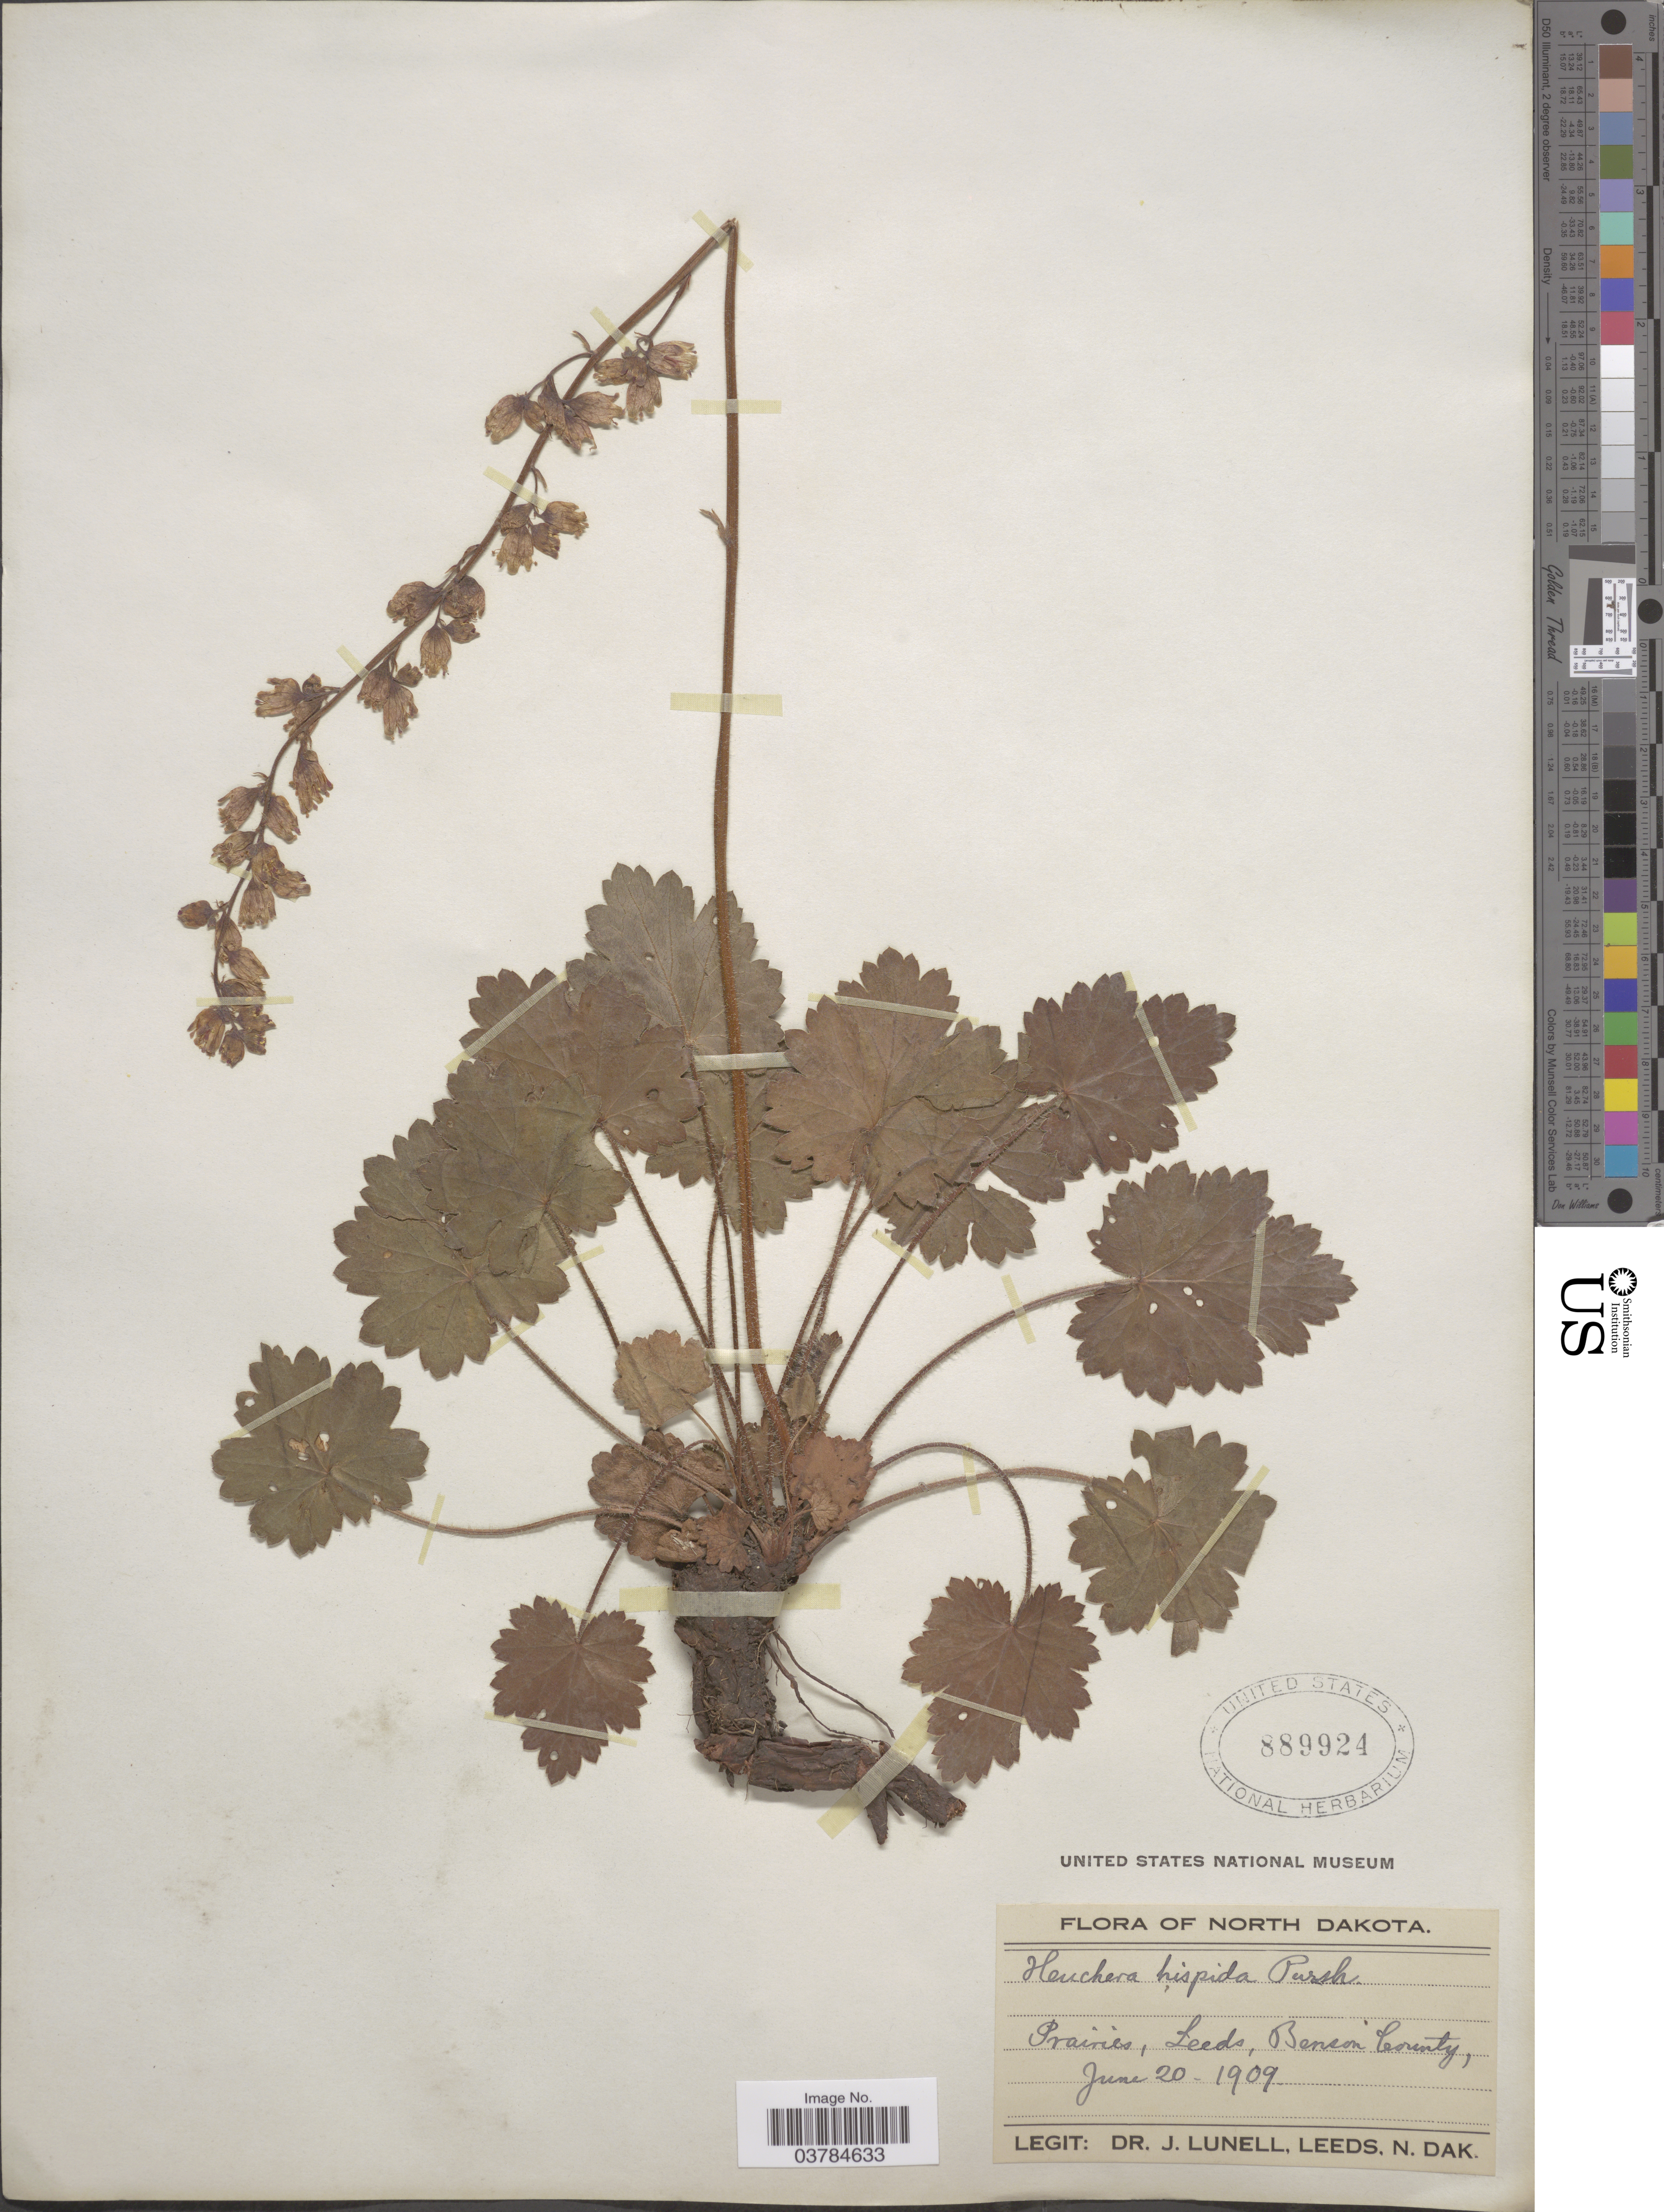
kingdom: Plantae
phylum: Tracheophyta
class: Magnoliopsida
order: Saxifragales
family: Saxifragaceae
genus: Heuchera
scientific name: Heuchera hispida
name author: Pursh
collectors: J. Leeds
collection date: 1909-06-20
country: United States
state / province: North Dakota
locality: Prairie, Leeds, Benson County.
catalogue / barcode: US 889924